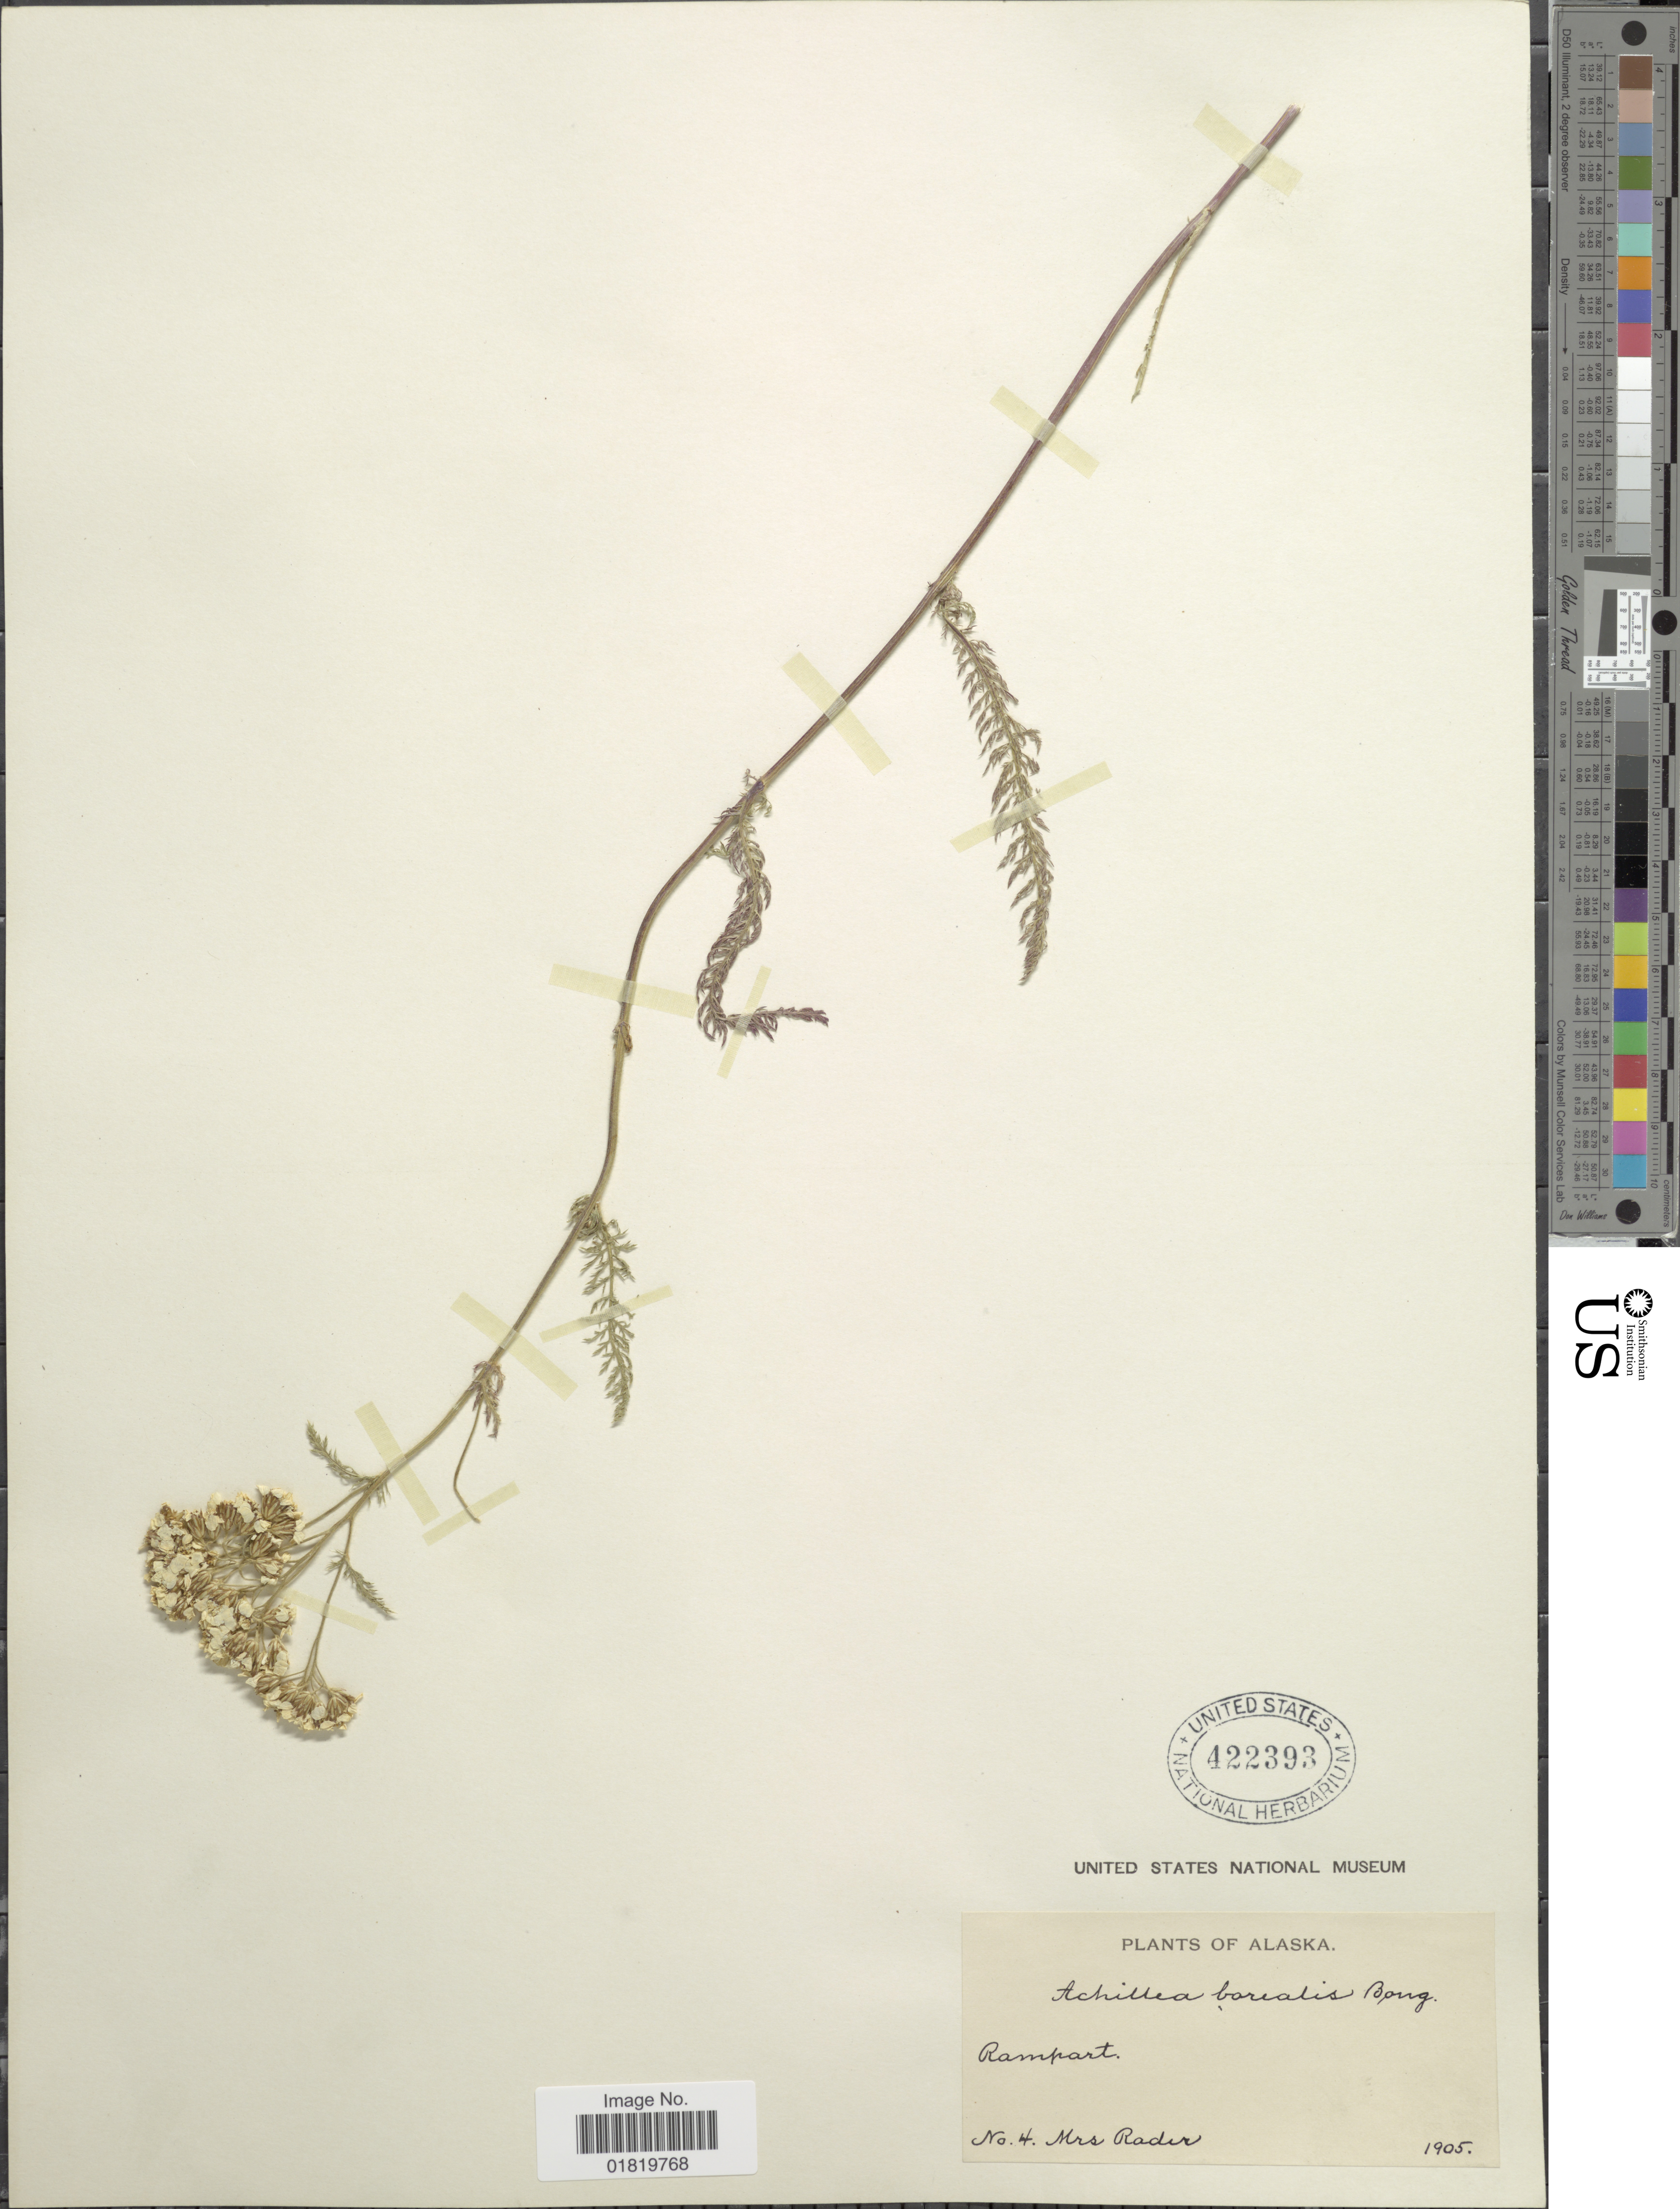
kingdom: Plantae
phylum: Tracheophyta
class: Magnoliopsida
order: Asterales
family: Asteraceae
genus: Achillea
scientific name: Achillea borealis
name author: Bong.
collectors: Mrs. Rader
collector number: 4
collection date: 1905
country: United States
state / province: Alaska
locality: Rampart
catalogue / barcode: US 422393